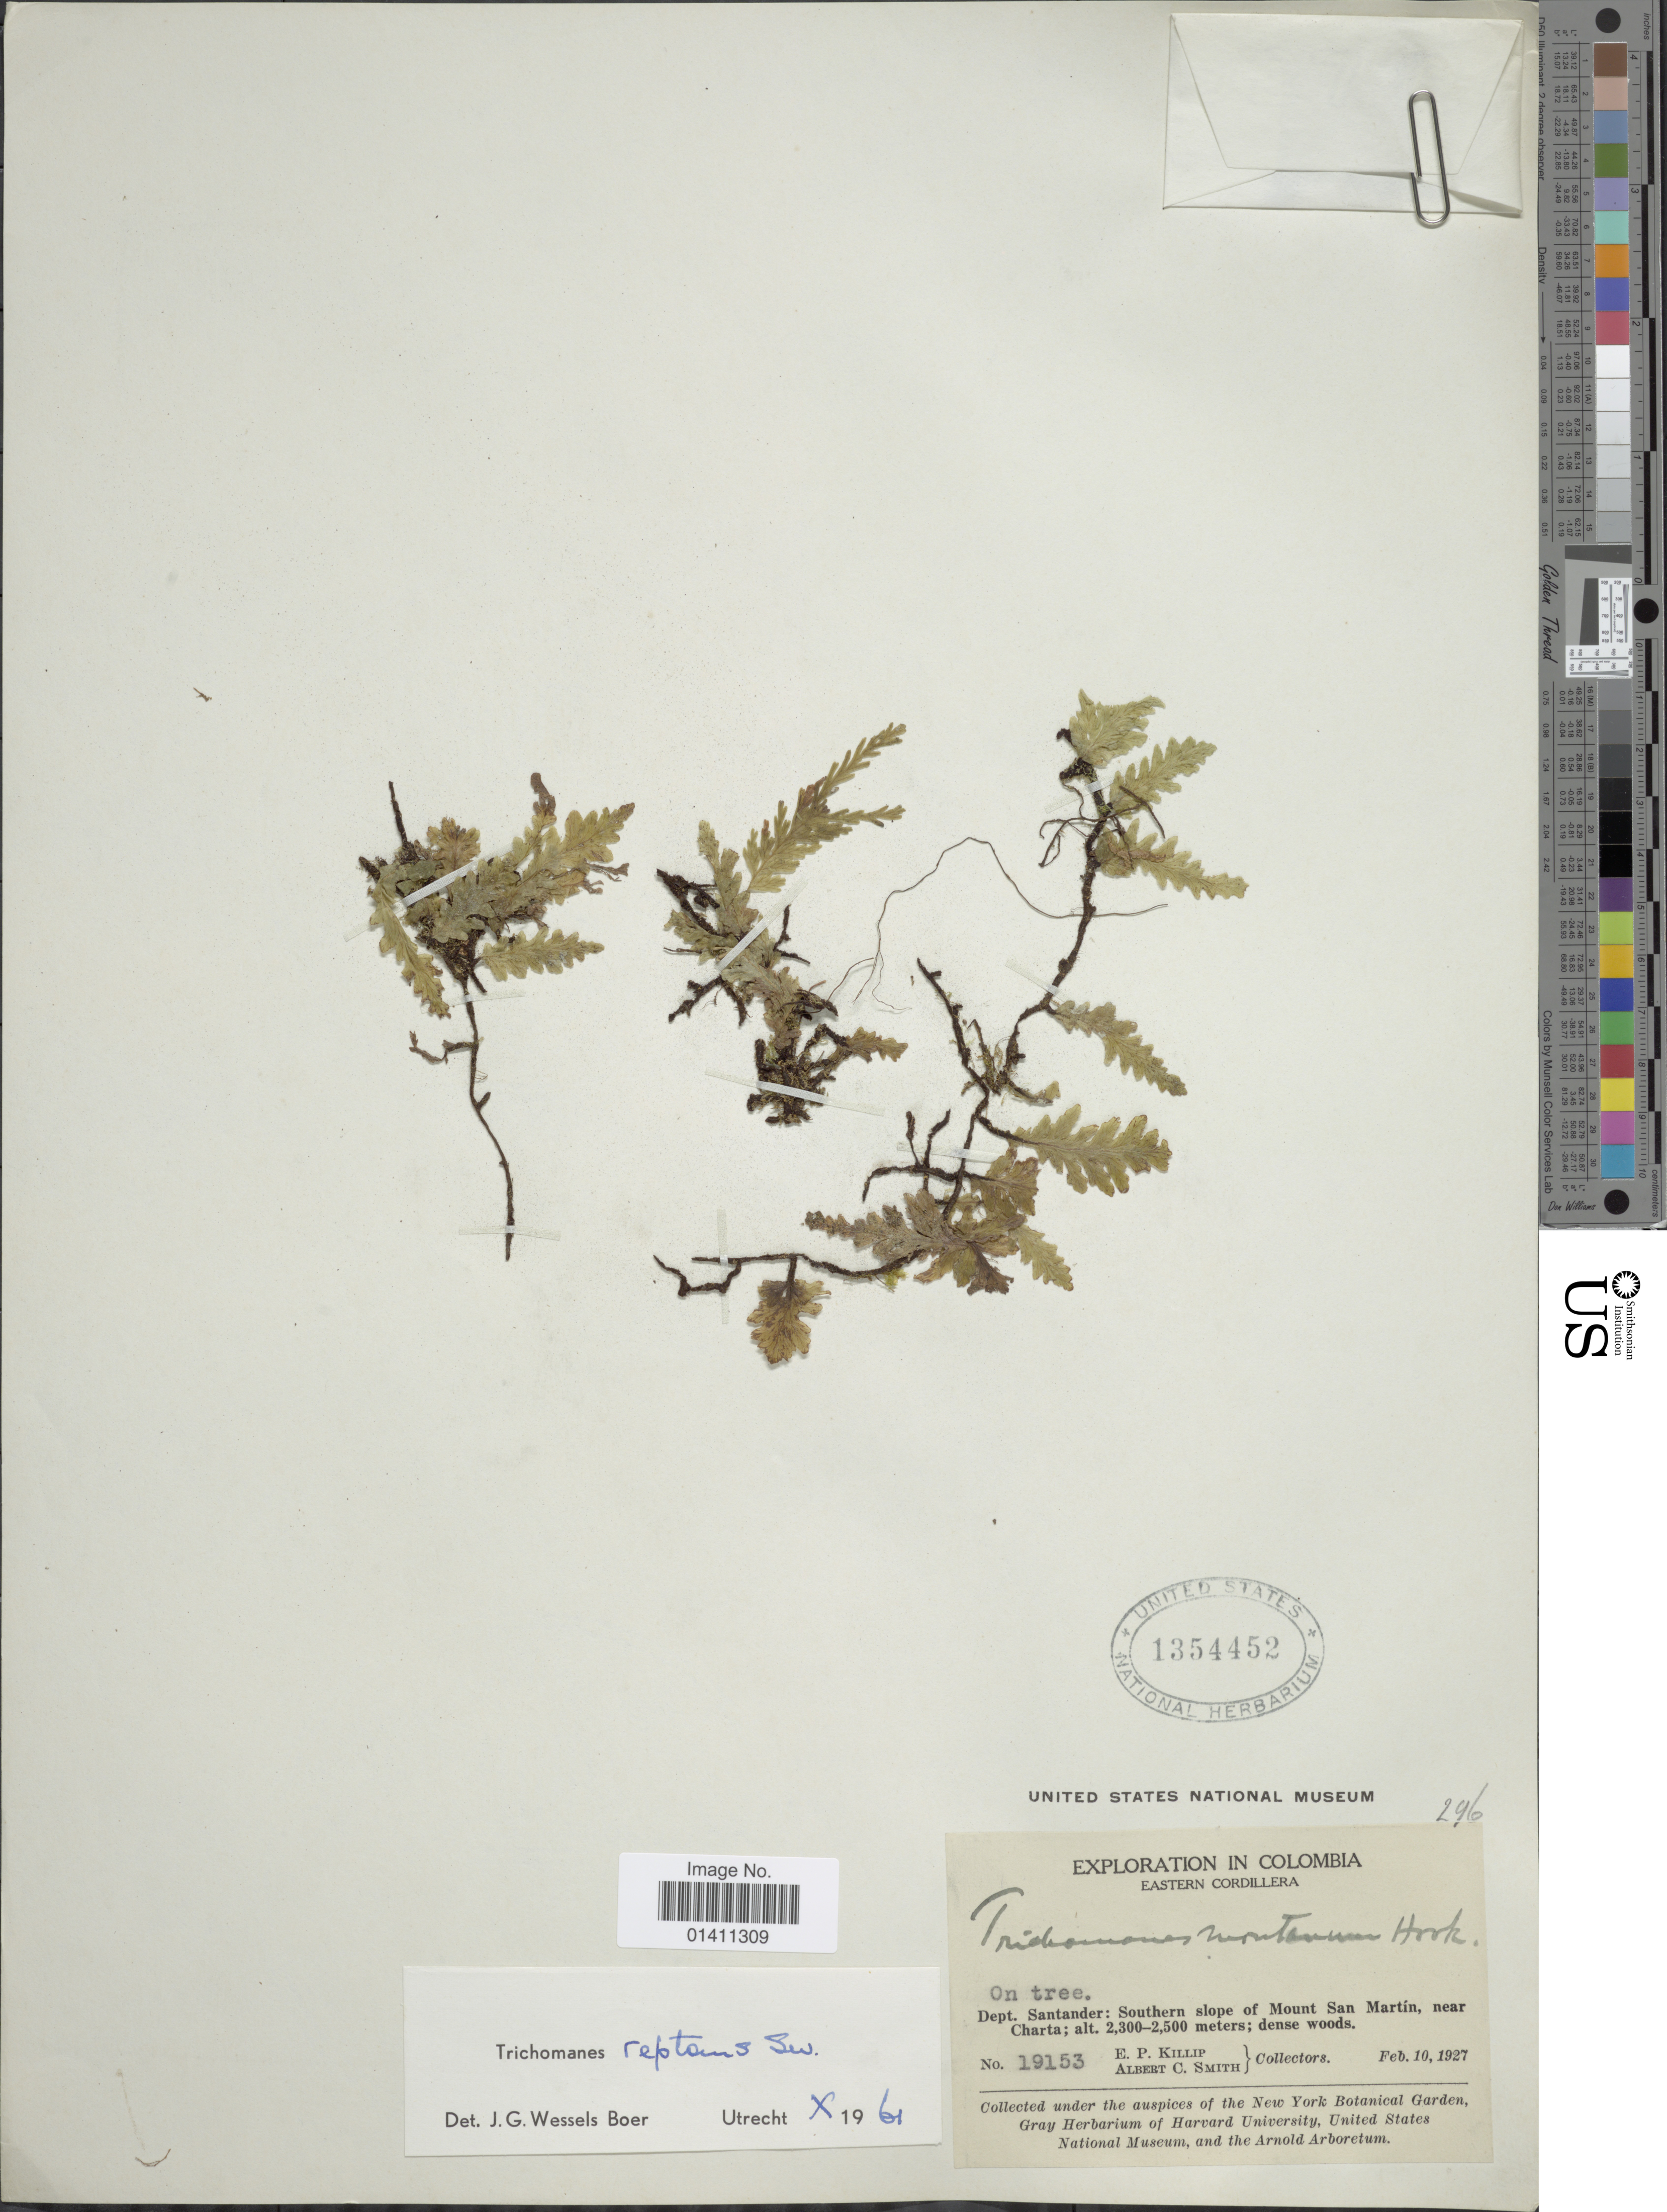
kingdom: Plantae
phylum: Tracheophyta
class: Polypodiopsida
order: Hymenophyllales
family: Hymenophyllaceae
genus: Didymoglossum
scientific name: Didymoglossum reptans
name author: (Sw.) C. Presl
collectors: E. P. Killip & A. C. Smith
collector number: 19153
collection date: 1927-02-10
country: Colombia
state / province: Santander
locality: Dept. Santander: Southern slope of Mount San Martin, near Charta. Eastern Cordillera.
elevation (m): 2300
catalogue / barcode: US 1354452